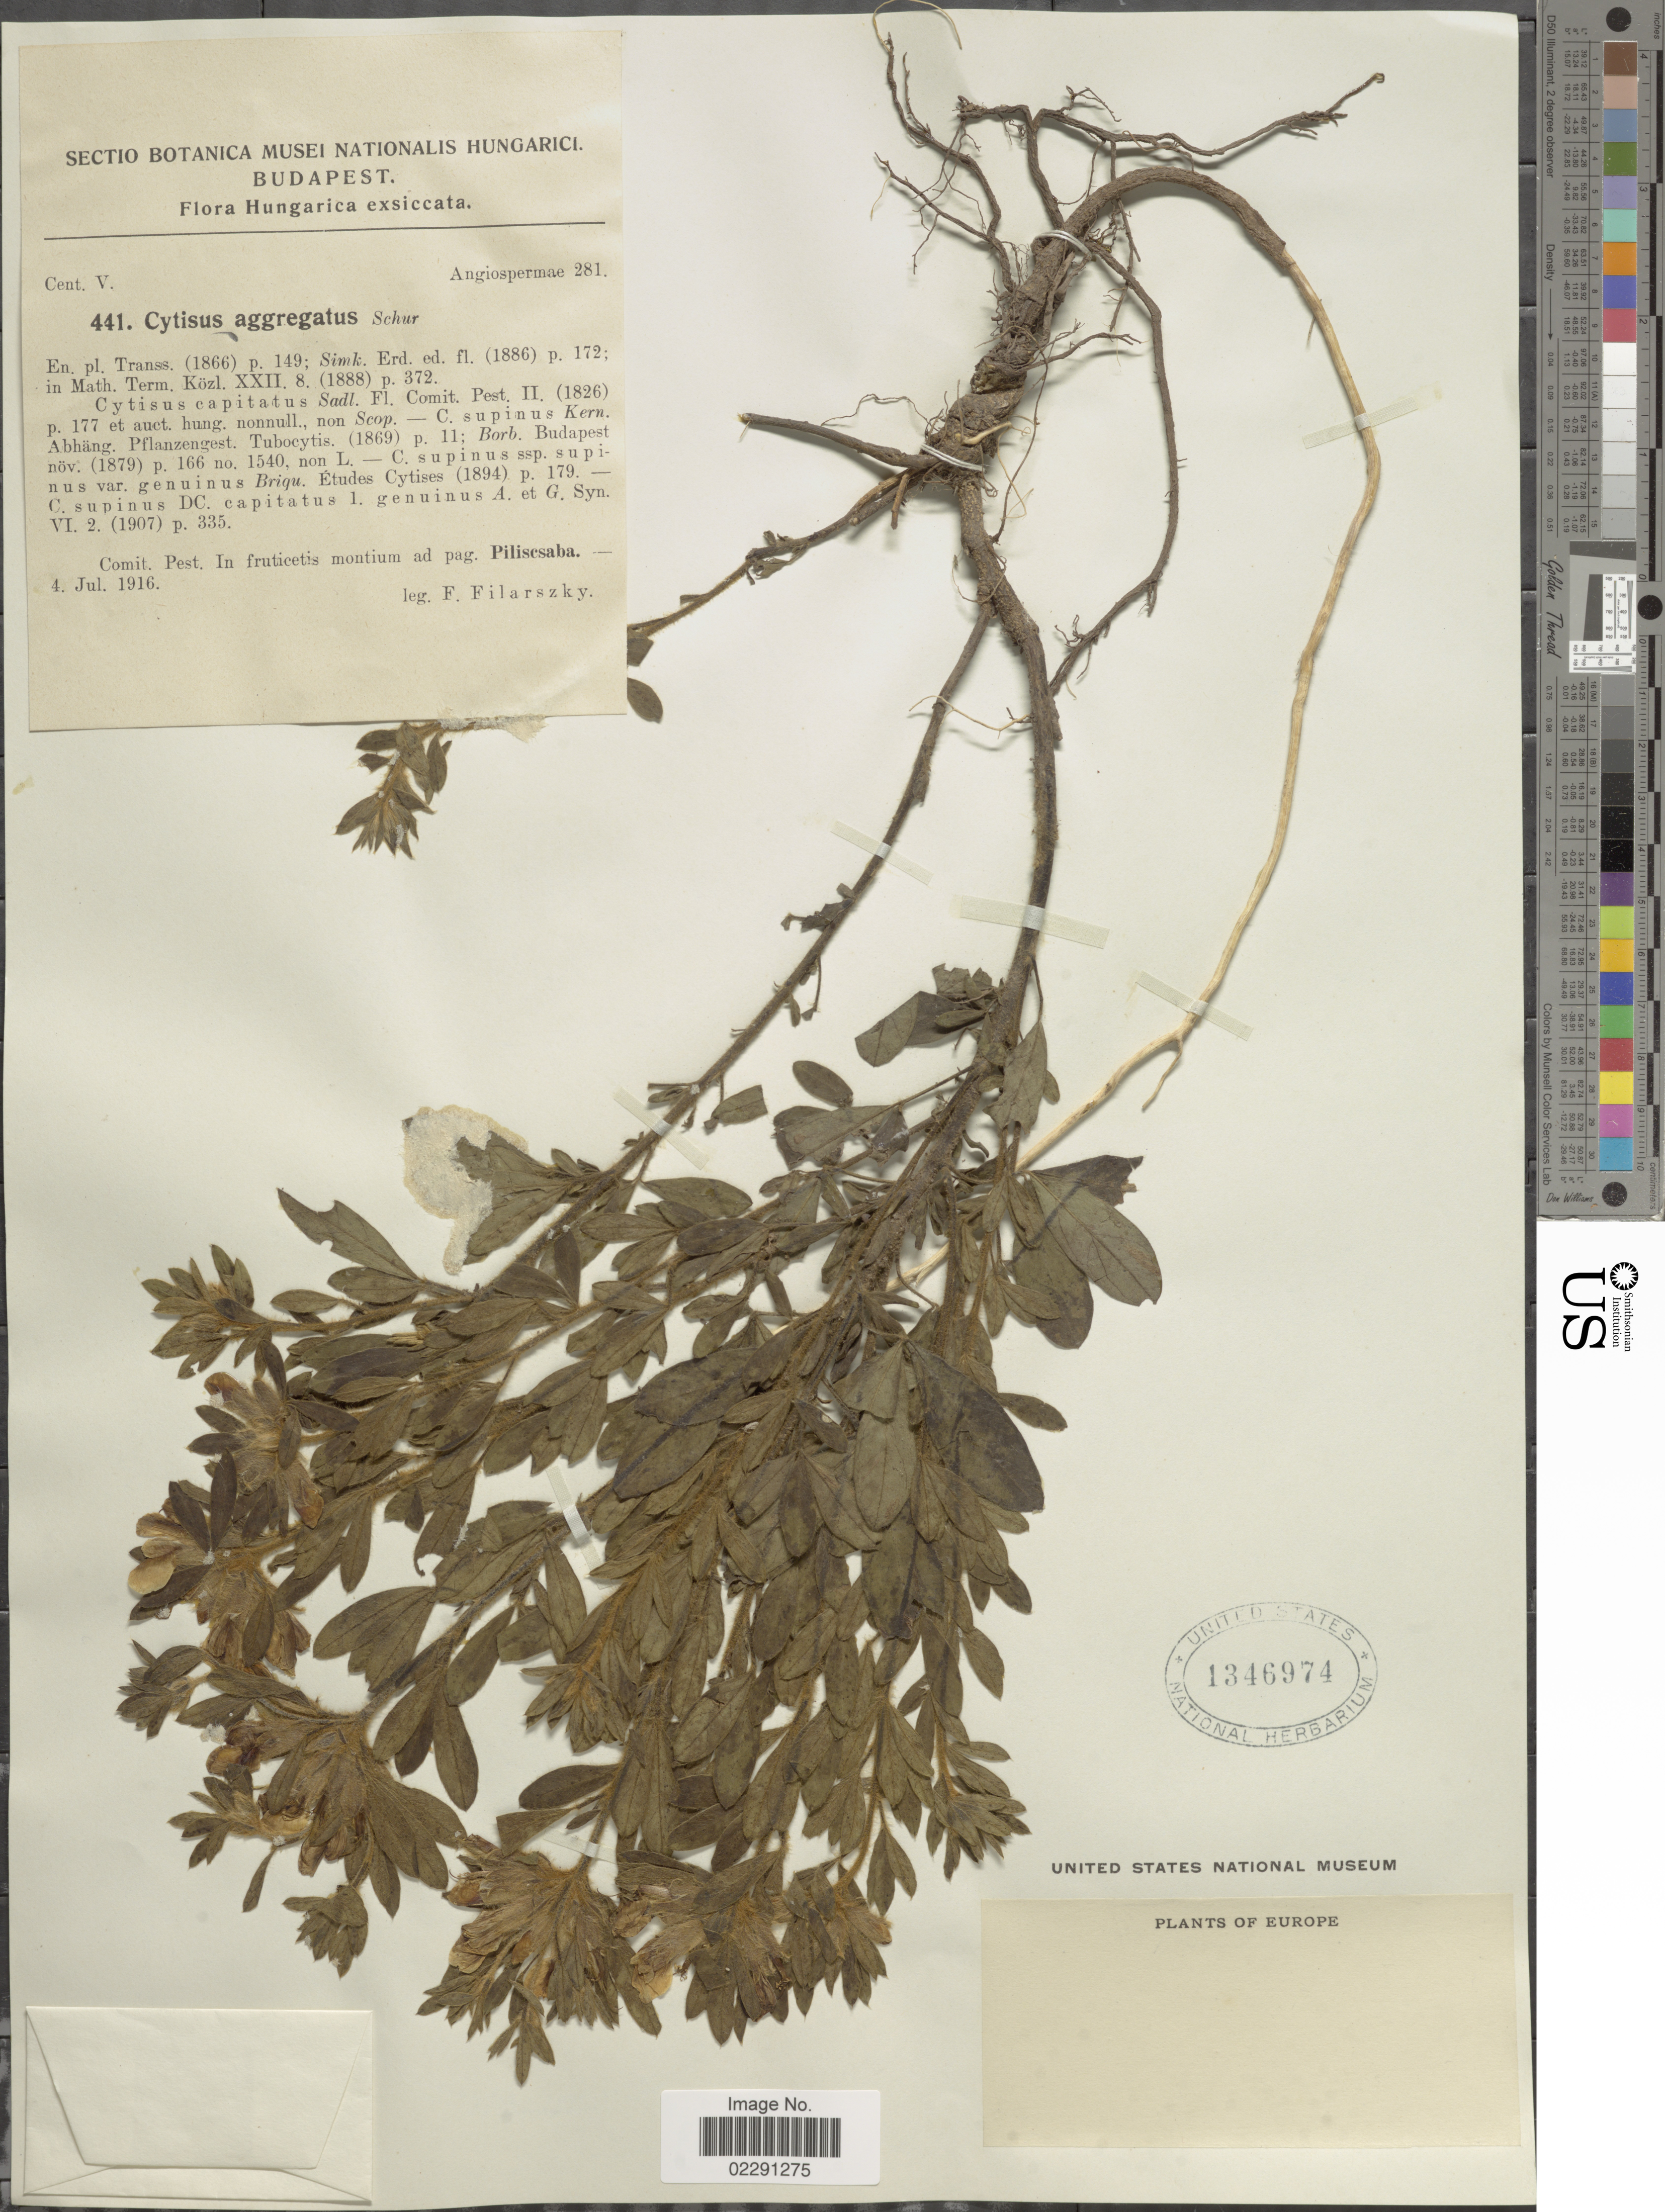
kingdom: Plantae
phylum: Tracheophyta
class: Magnoliopsida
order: Fabales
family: Fabaceae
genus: Cytisus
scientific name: Cytisus aggregatus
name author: Schur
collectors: F. Filarszky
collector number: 441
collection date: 1916-07-04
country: Hungary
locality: Hungarica, Comit. Pest. in fruticetis montium ad pag. Piliscsaba.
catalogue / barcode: US 1346974